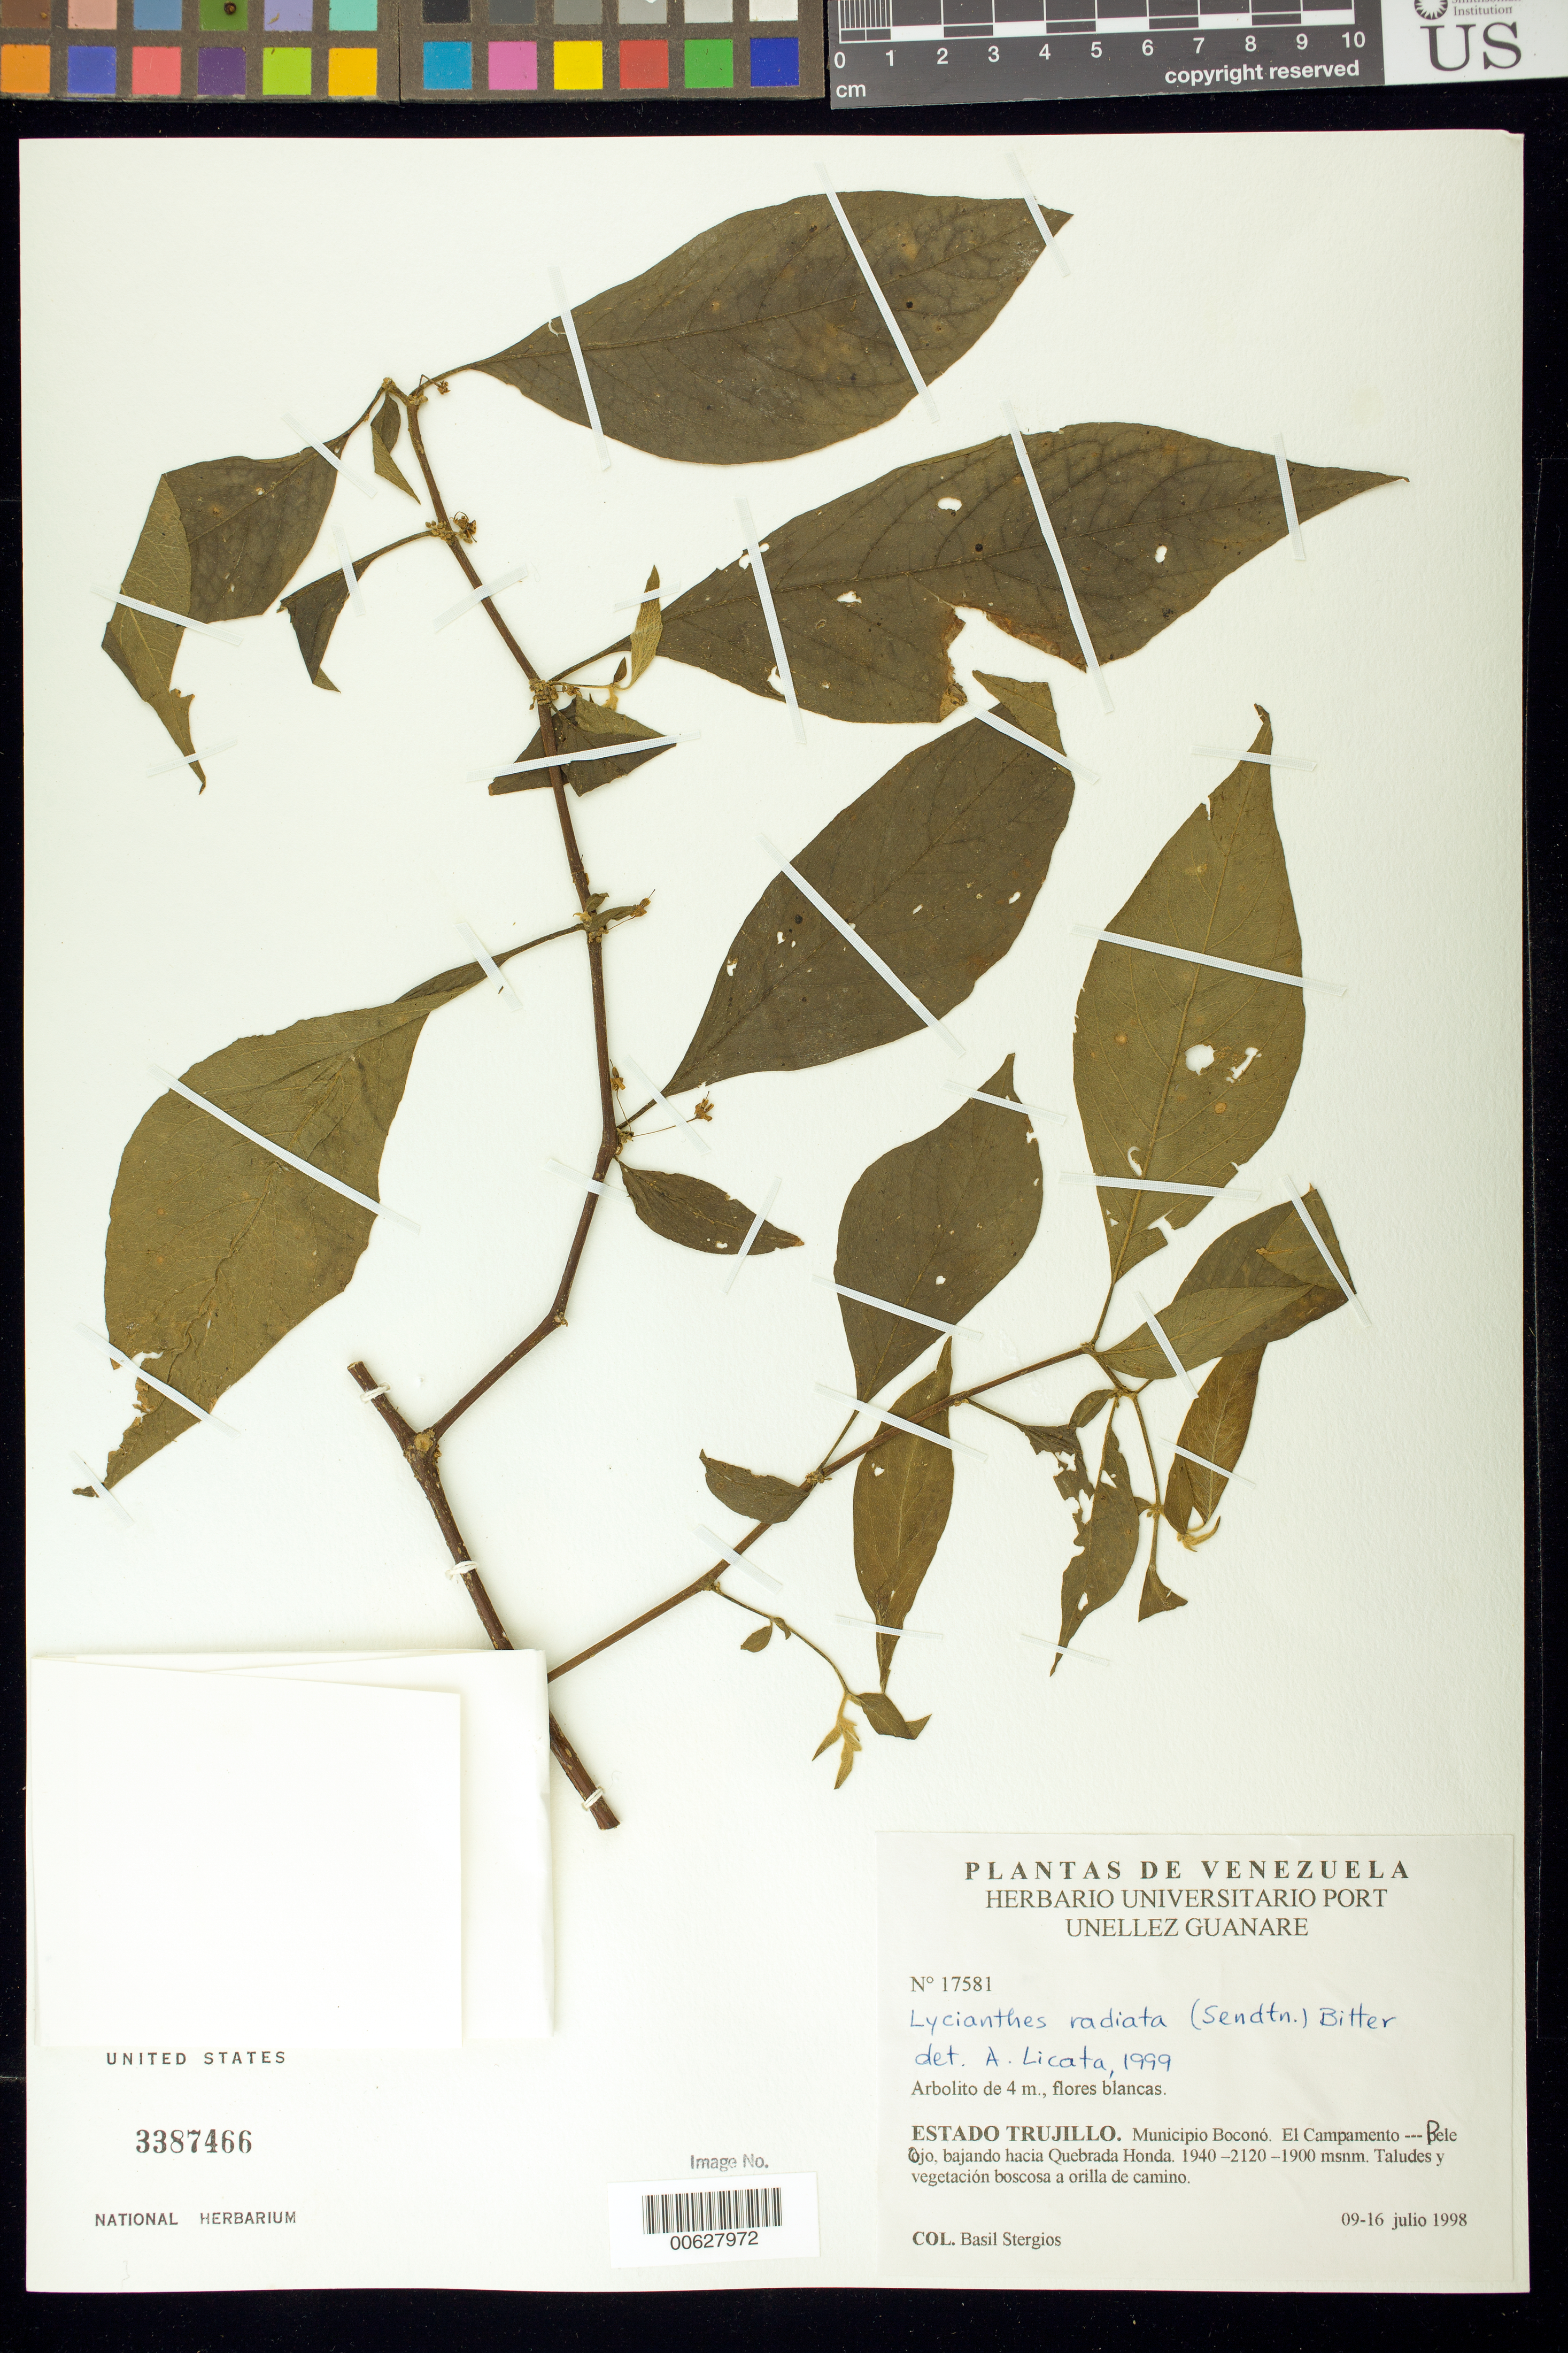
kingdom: Plantae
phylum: Tracheophyta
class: Magnoliopsida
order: Solanales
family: Solanaceae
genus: Lycianthes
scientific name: Lycianthes radiata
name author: (Sendtn.) Bitter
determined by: Licata, A., (PORT), Univ. Nac. Exp. de los Llanos Ezequiel Zamora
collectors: B. G. Stergios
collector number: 17581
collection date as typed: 09 Jul 1998 to 16 Jul 1998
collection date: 1998-07-09/1998-07-16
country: Venezuela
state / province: Trujillo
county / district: Boconó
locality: Parque Nacional Guaramacal, El campamento-pele ojo, bajando hacia Quebrada Honda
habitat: Taludes y vegetación boscosa a orilla de camino.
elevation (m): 1900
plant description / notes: PORT, US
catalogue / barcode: US 3387466